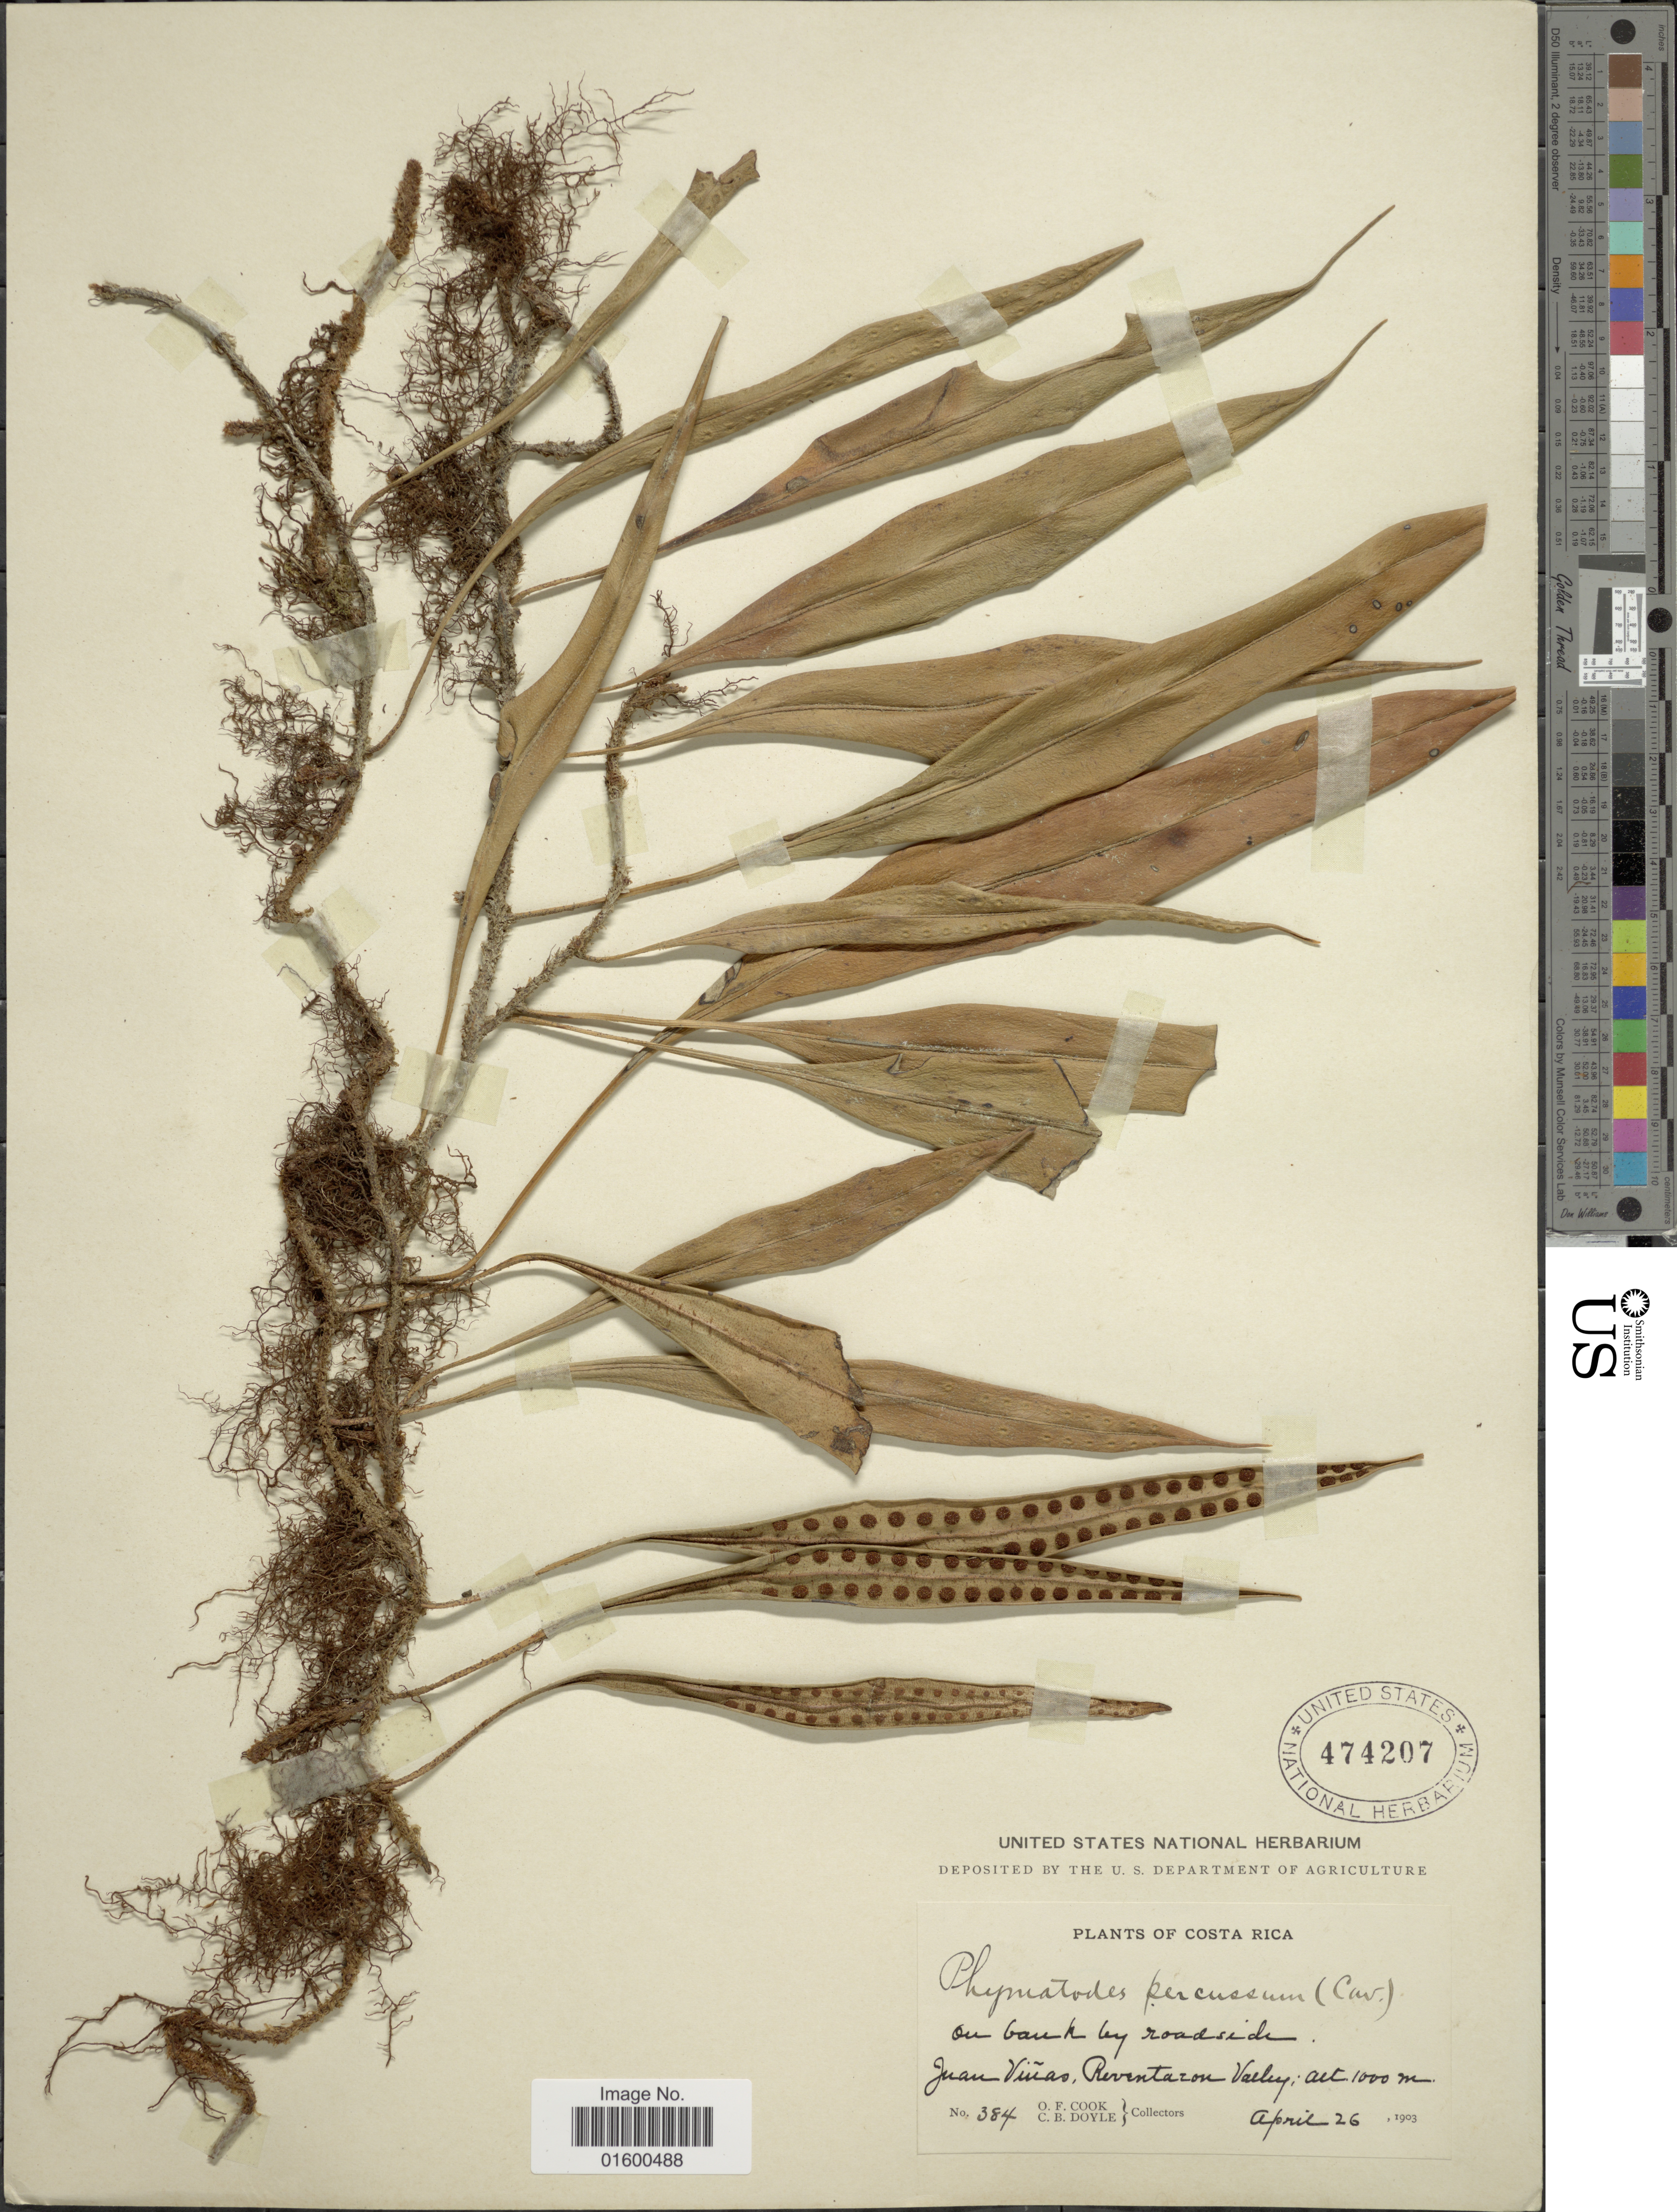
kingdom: Plantae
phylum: Tracheophyta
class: Polypodiopsida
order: Polypodiales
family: Polypodiaceae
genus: Microgramma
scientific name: Microgramma percussa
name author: (Cav.) de la Sota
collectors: O. F. Cook & C. Doyle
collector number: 384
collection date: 1903-04-26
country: Costa Rica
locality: Juan Vinas, Reventazon Valley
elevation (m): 1000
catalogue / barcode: US 474207